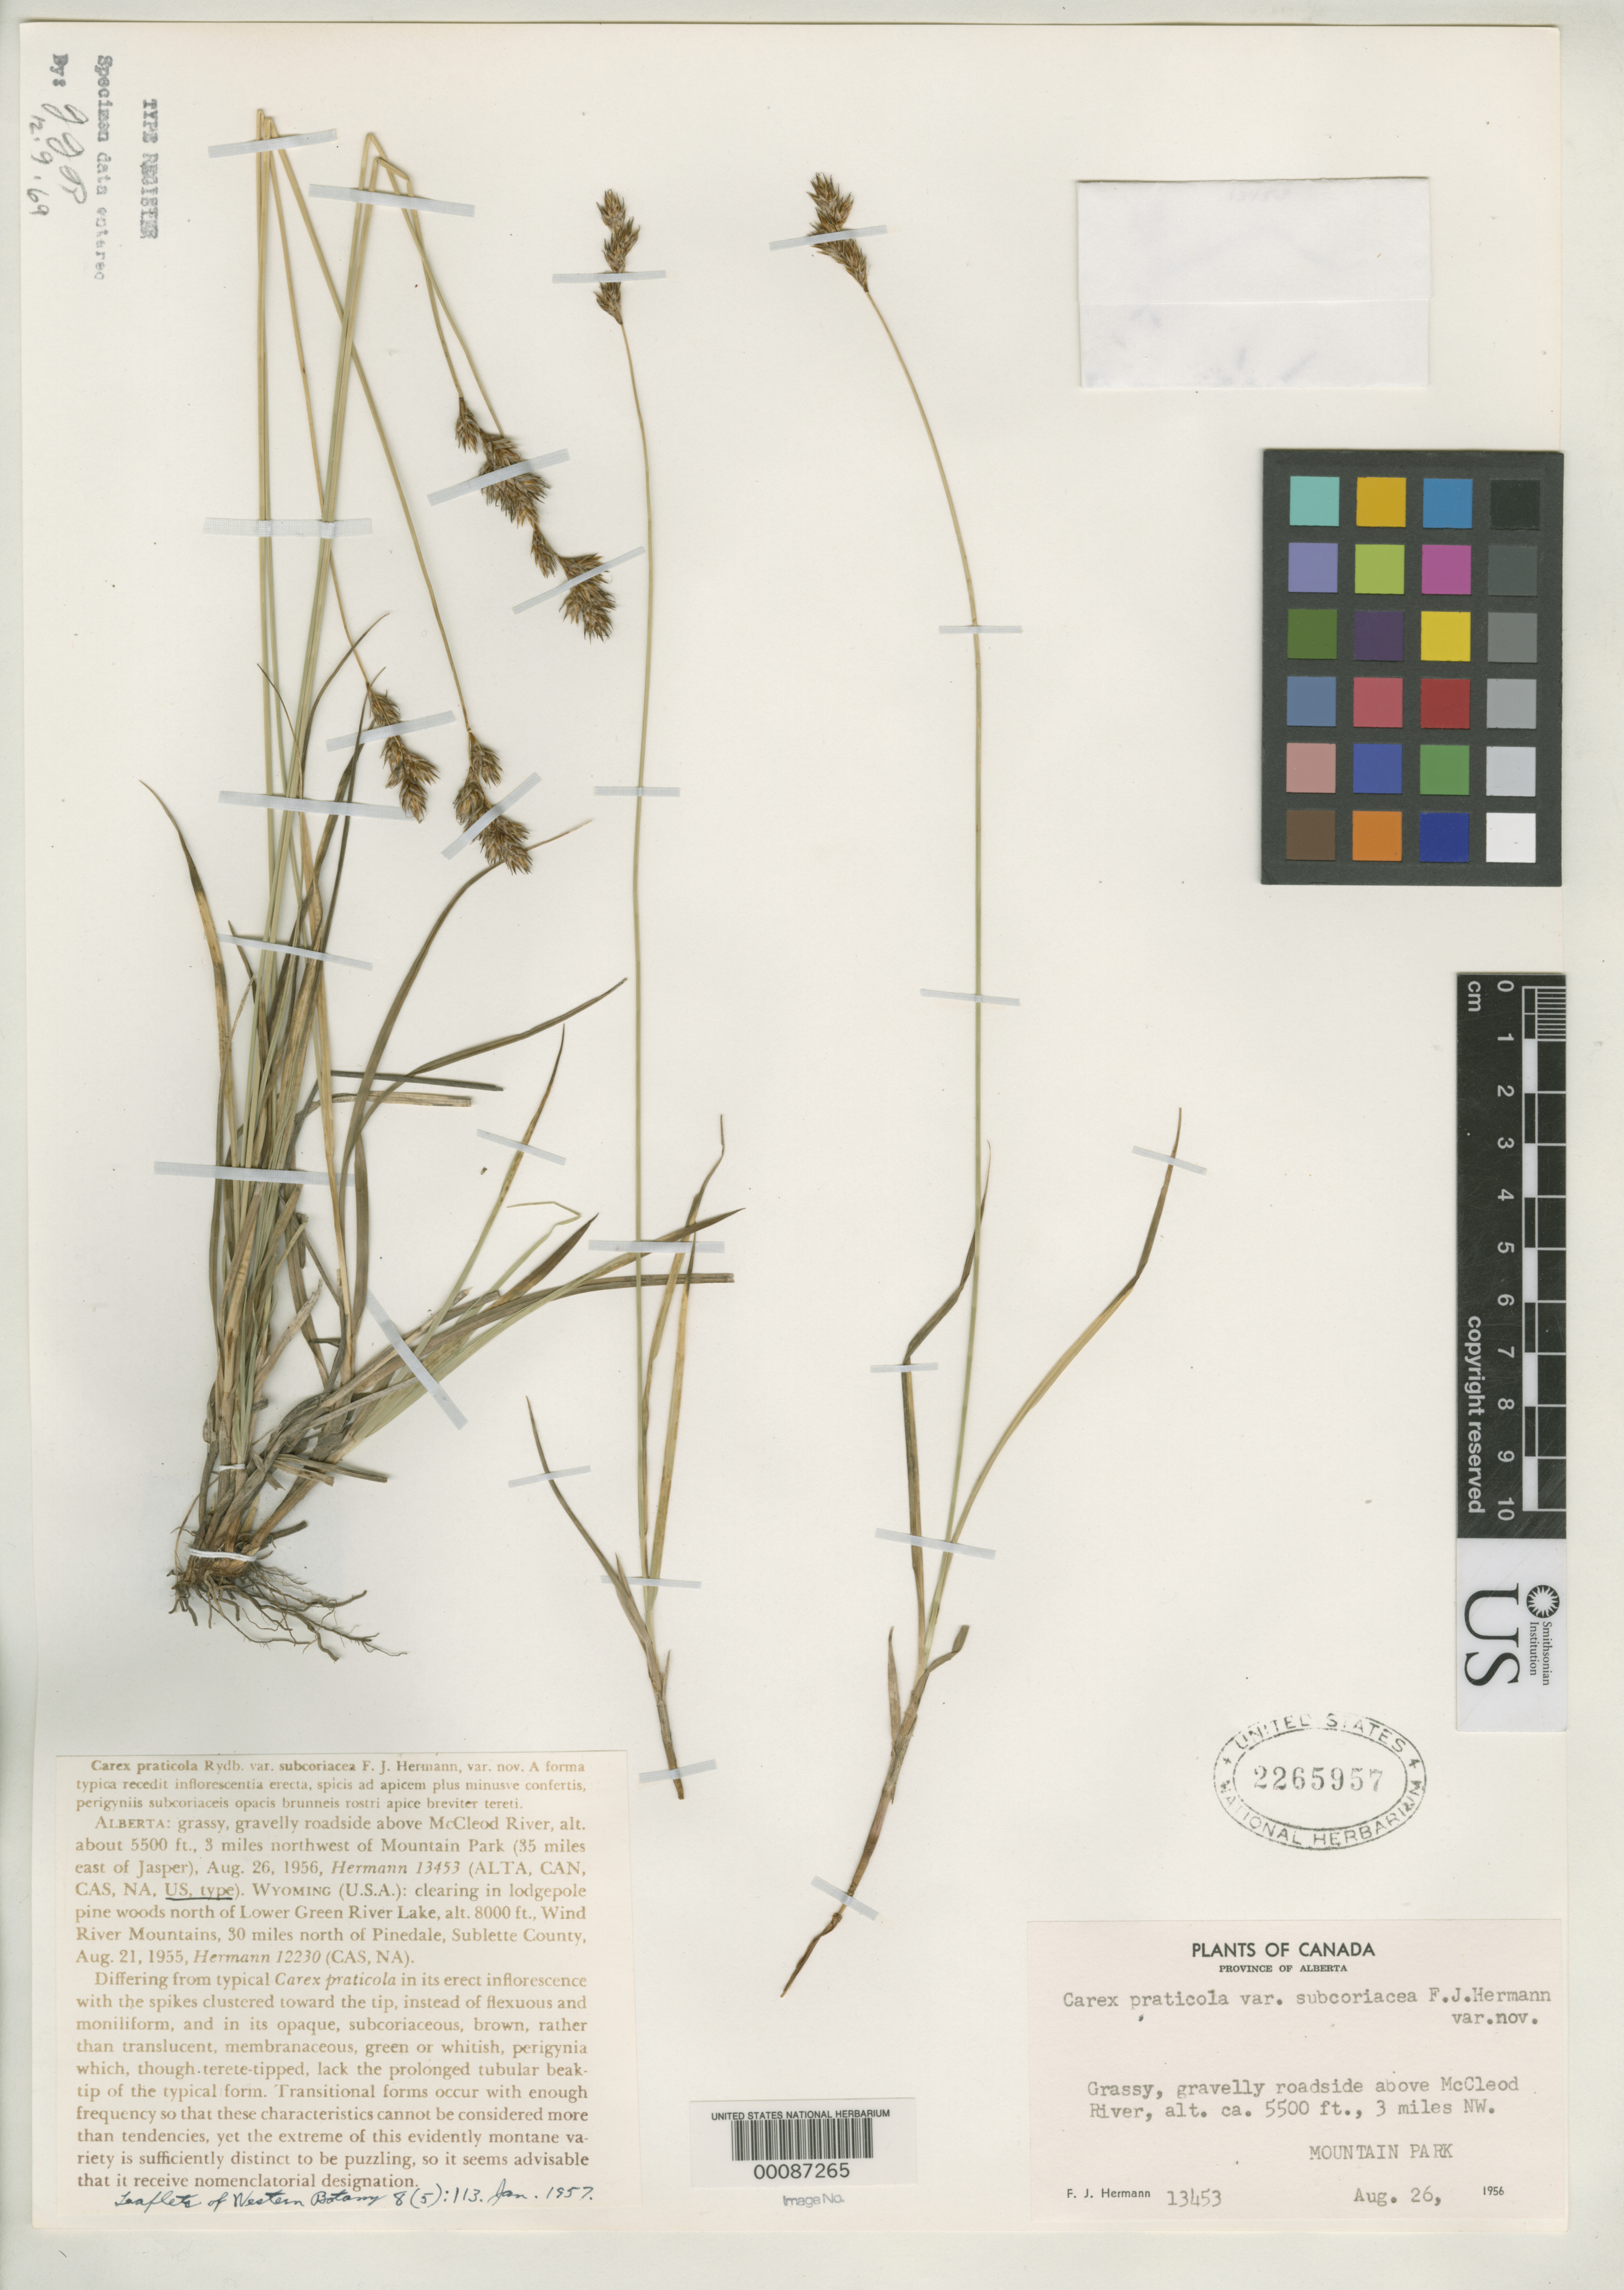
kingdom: Plantae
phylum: Tracheophyta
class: Liliopsida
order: Poales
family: Cyperaceae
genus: Carex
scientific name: Carex praticola var. subcoriacea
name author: F.J. Herm.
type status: Holotype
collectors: F. J. Hermann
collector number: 13453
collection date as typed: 26 Aug 1956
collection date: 1956-08-26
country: Canada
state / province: Alberta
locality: Mountain Park, roadside above McCleod River, 3 mi NW.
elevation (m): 168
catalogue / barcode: US 2265957